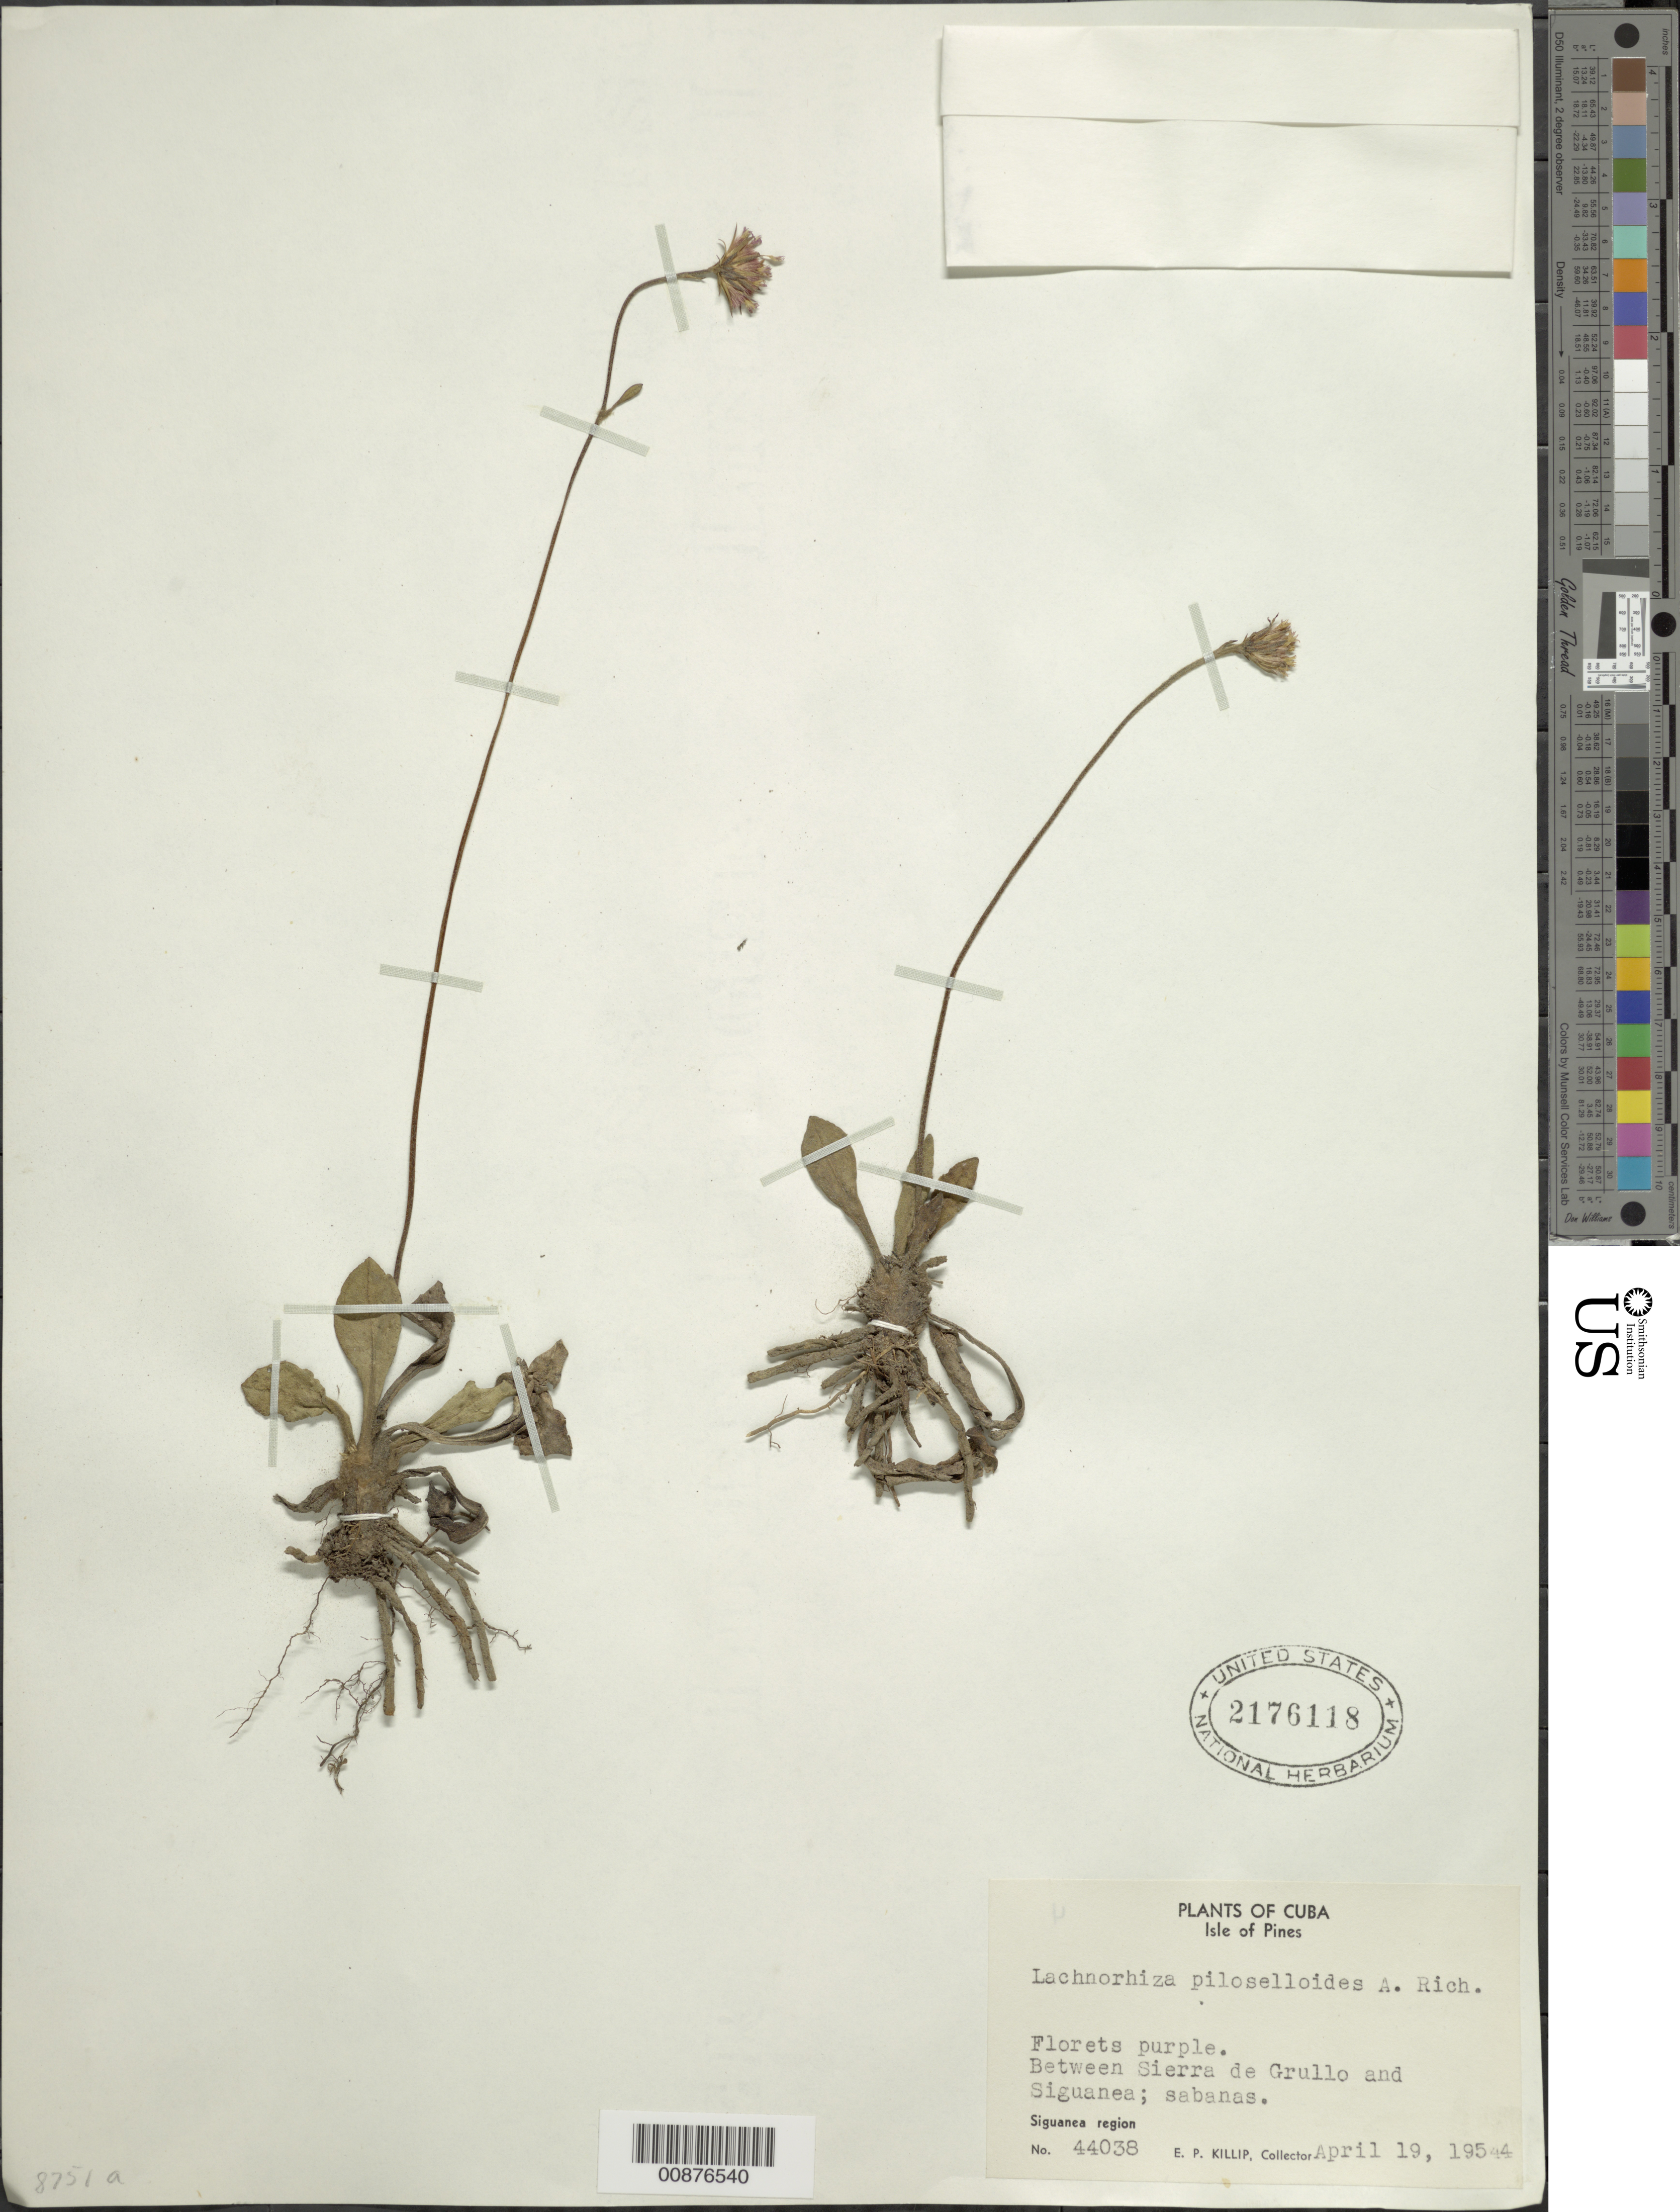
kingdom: Plantae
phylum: Tracheophyta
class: Magnoliopsida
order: Asterales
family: Asteraceae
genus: Lachnorhiza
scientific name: Lachnorhiza piloselloides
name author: A. Rich.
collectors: E. P. Killip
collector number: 44038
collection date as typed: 19 Apr 1954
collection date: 1954-04-19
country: Cuba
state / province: Isla de La Juventud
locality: Siguanea region. Between Sierra de Grullo and Siguanea.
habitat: Sabanas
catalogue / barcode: US 2176118